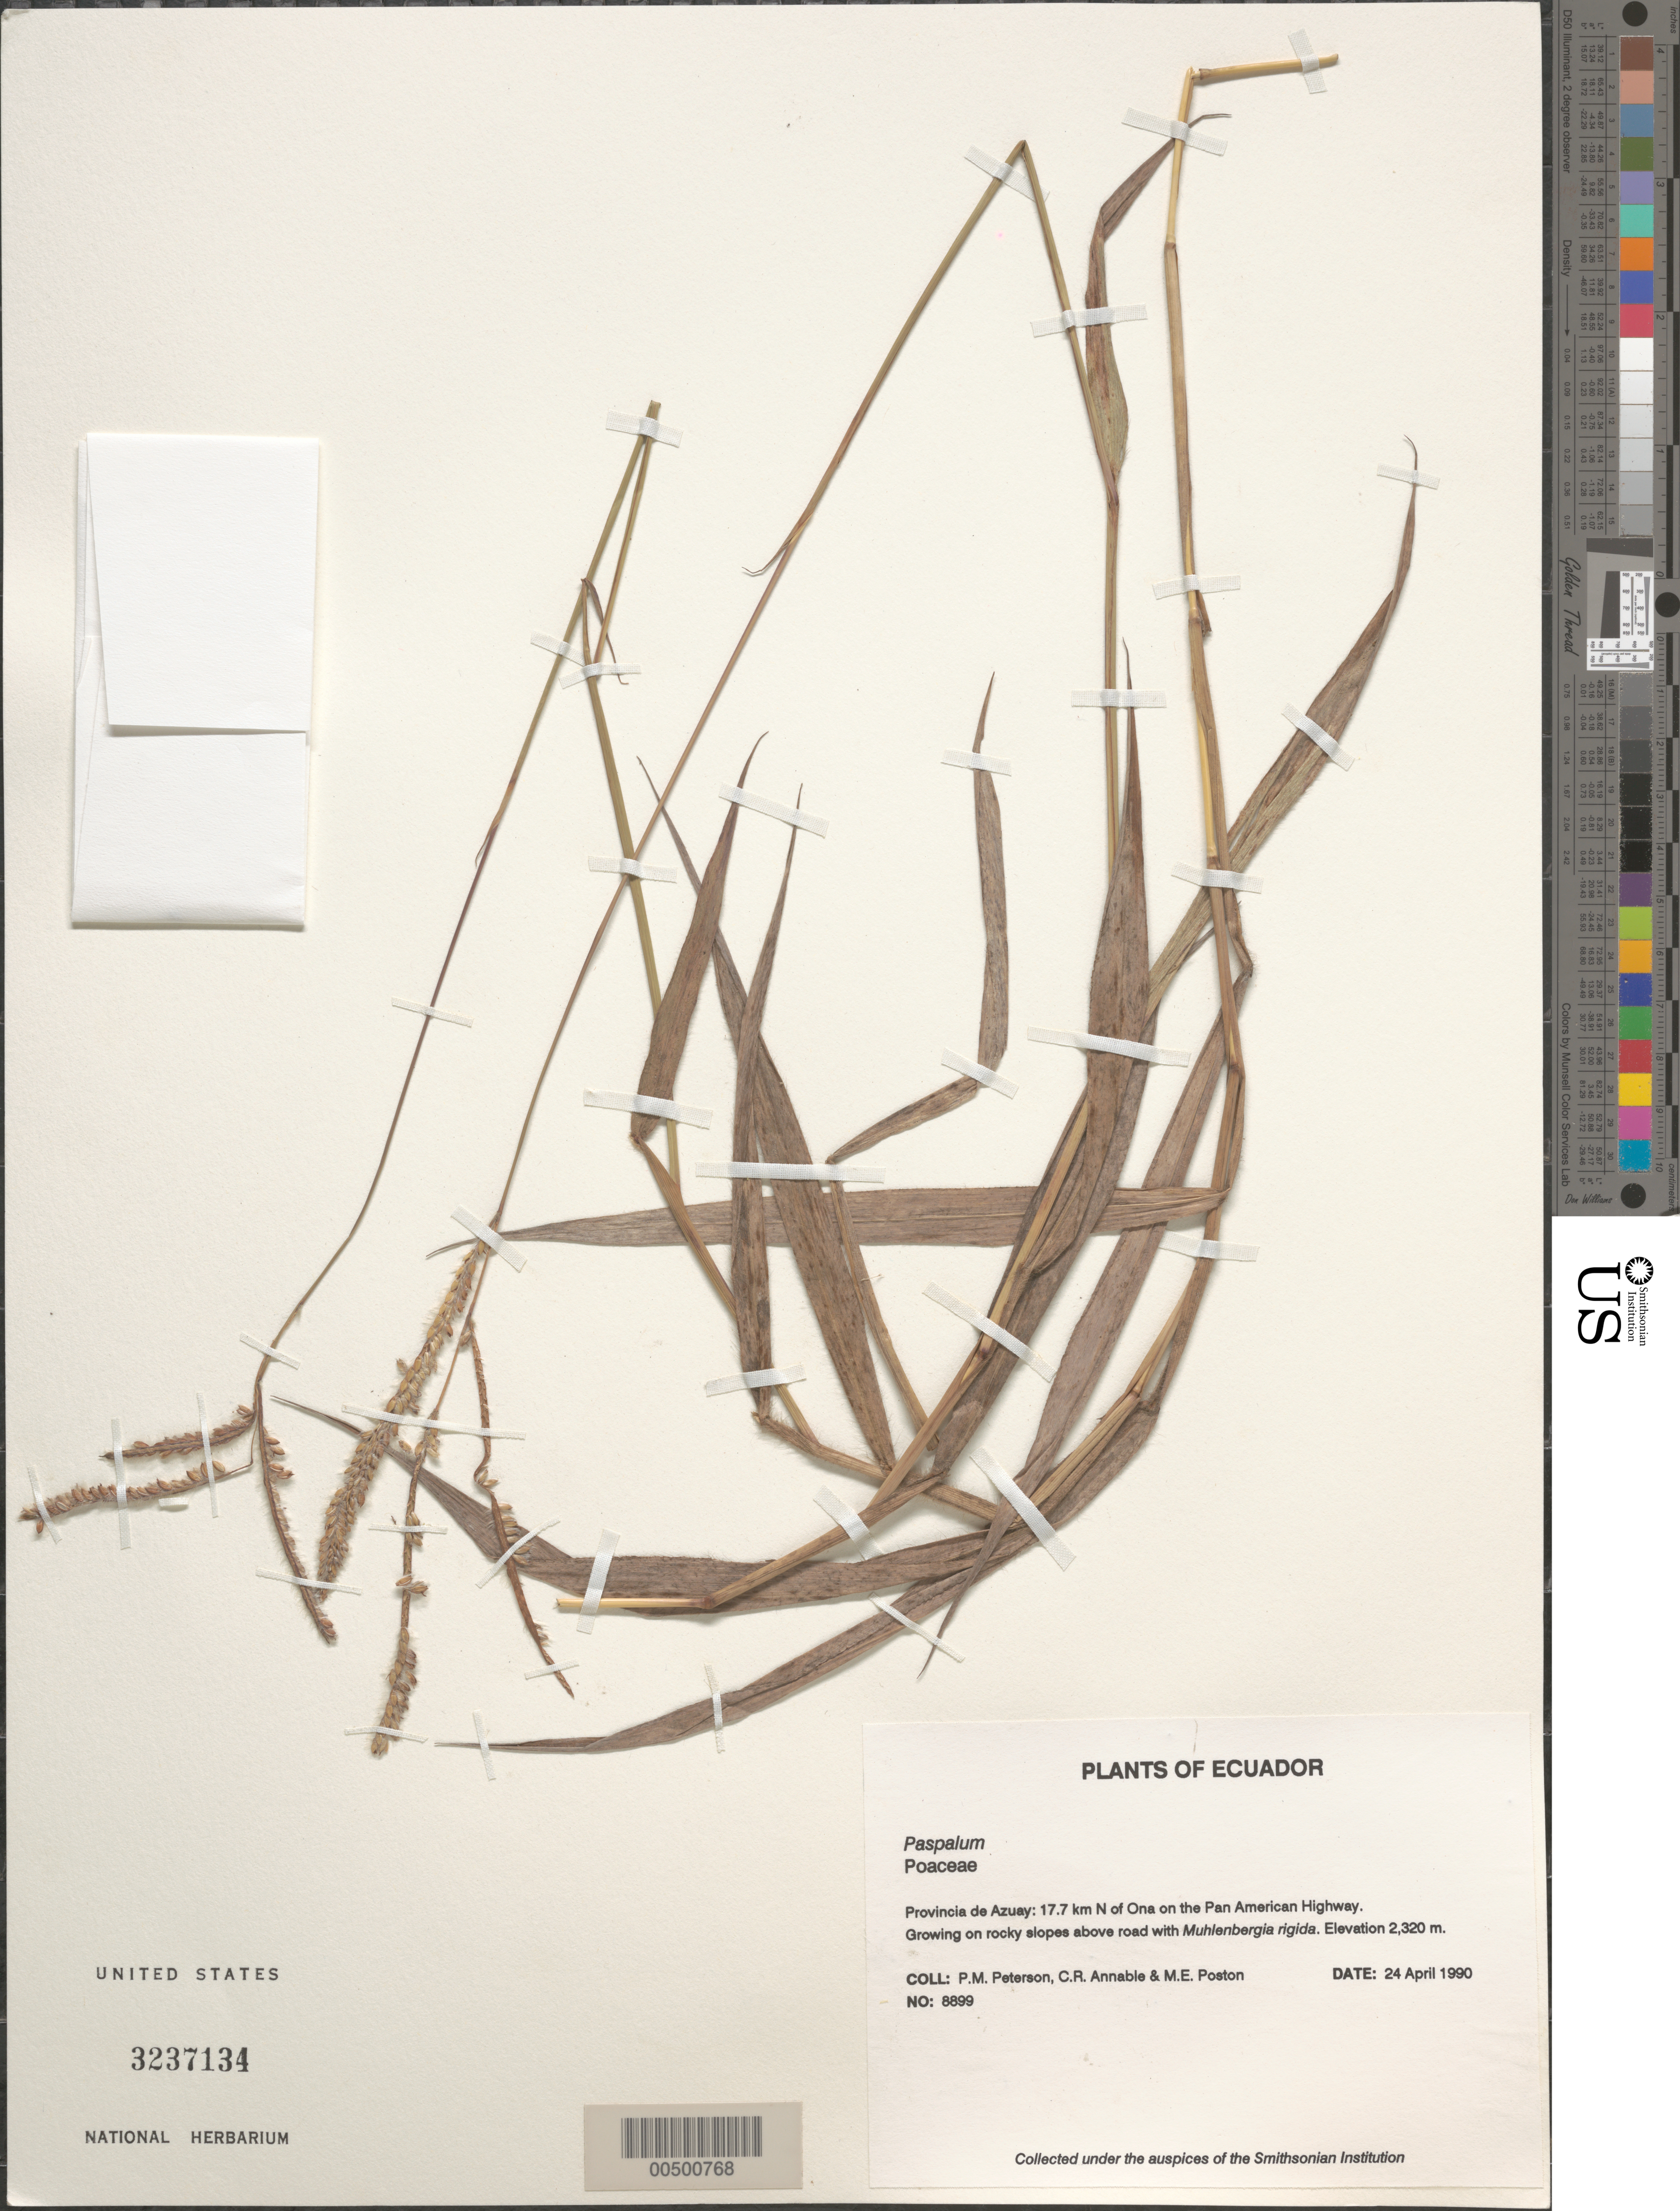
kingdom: Plantae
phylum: Tracheophyta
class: Liliopsida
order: Poales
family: Poaceae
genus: Paspalum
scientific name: Paspalum sp.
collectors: P. M. Peterson, C. R. Annable & M. Poston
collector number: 08899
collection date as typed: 24 Apr 1990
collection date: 1990-04-24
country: Ecuador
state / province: Azuay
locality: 17.7 km N of Ona on the Pan American Highway.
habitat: Growing on rocky slopes above road with Muhlenbergia rigida.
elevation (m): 2320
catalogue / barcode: US 3237134